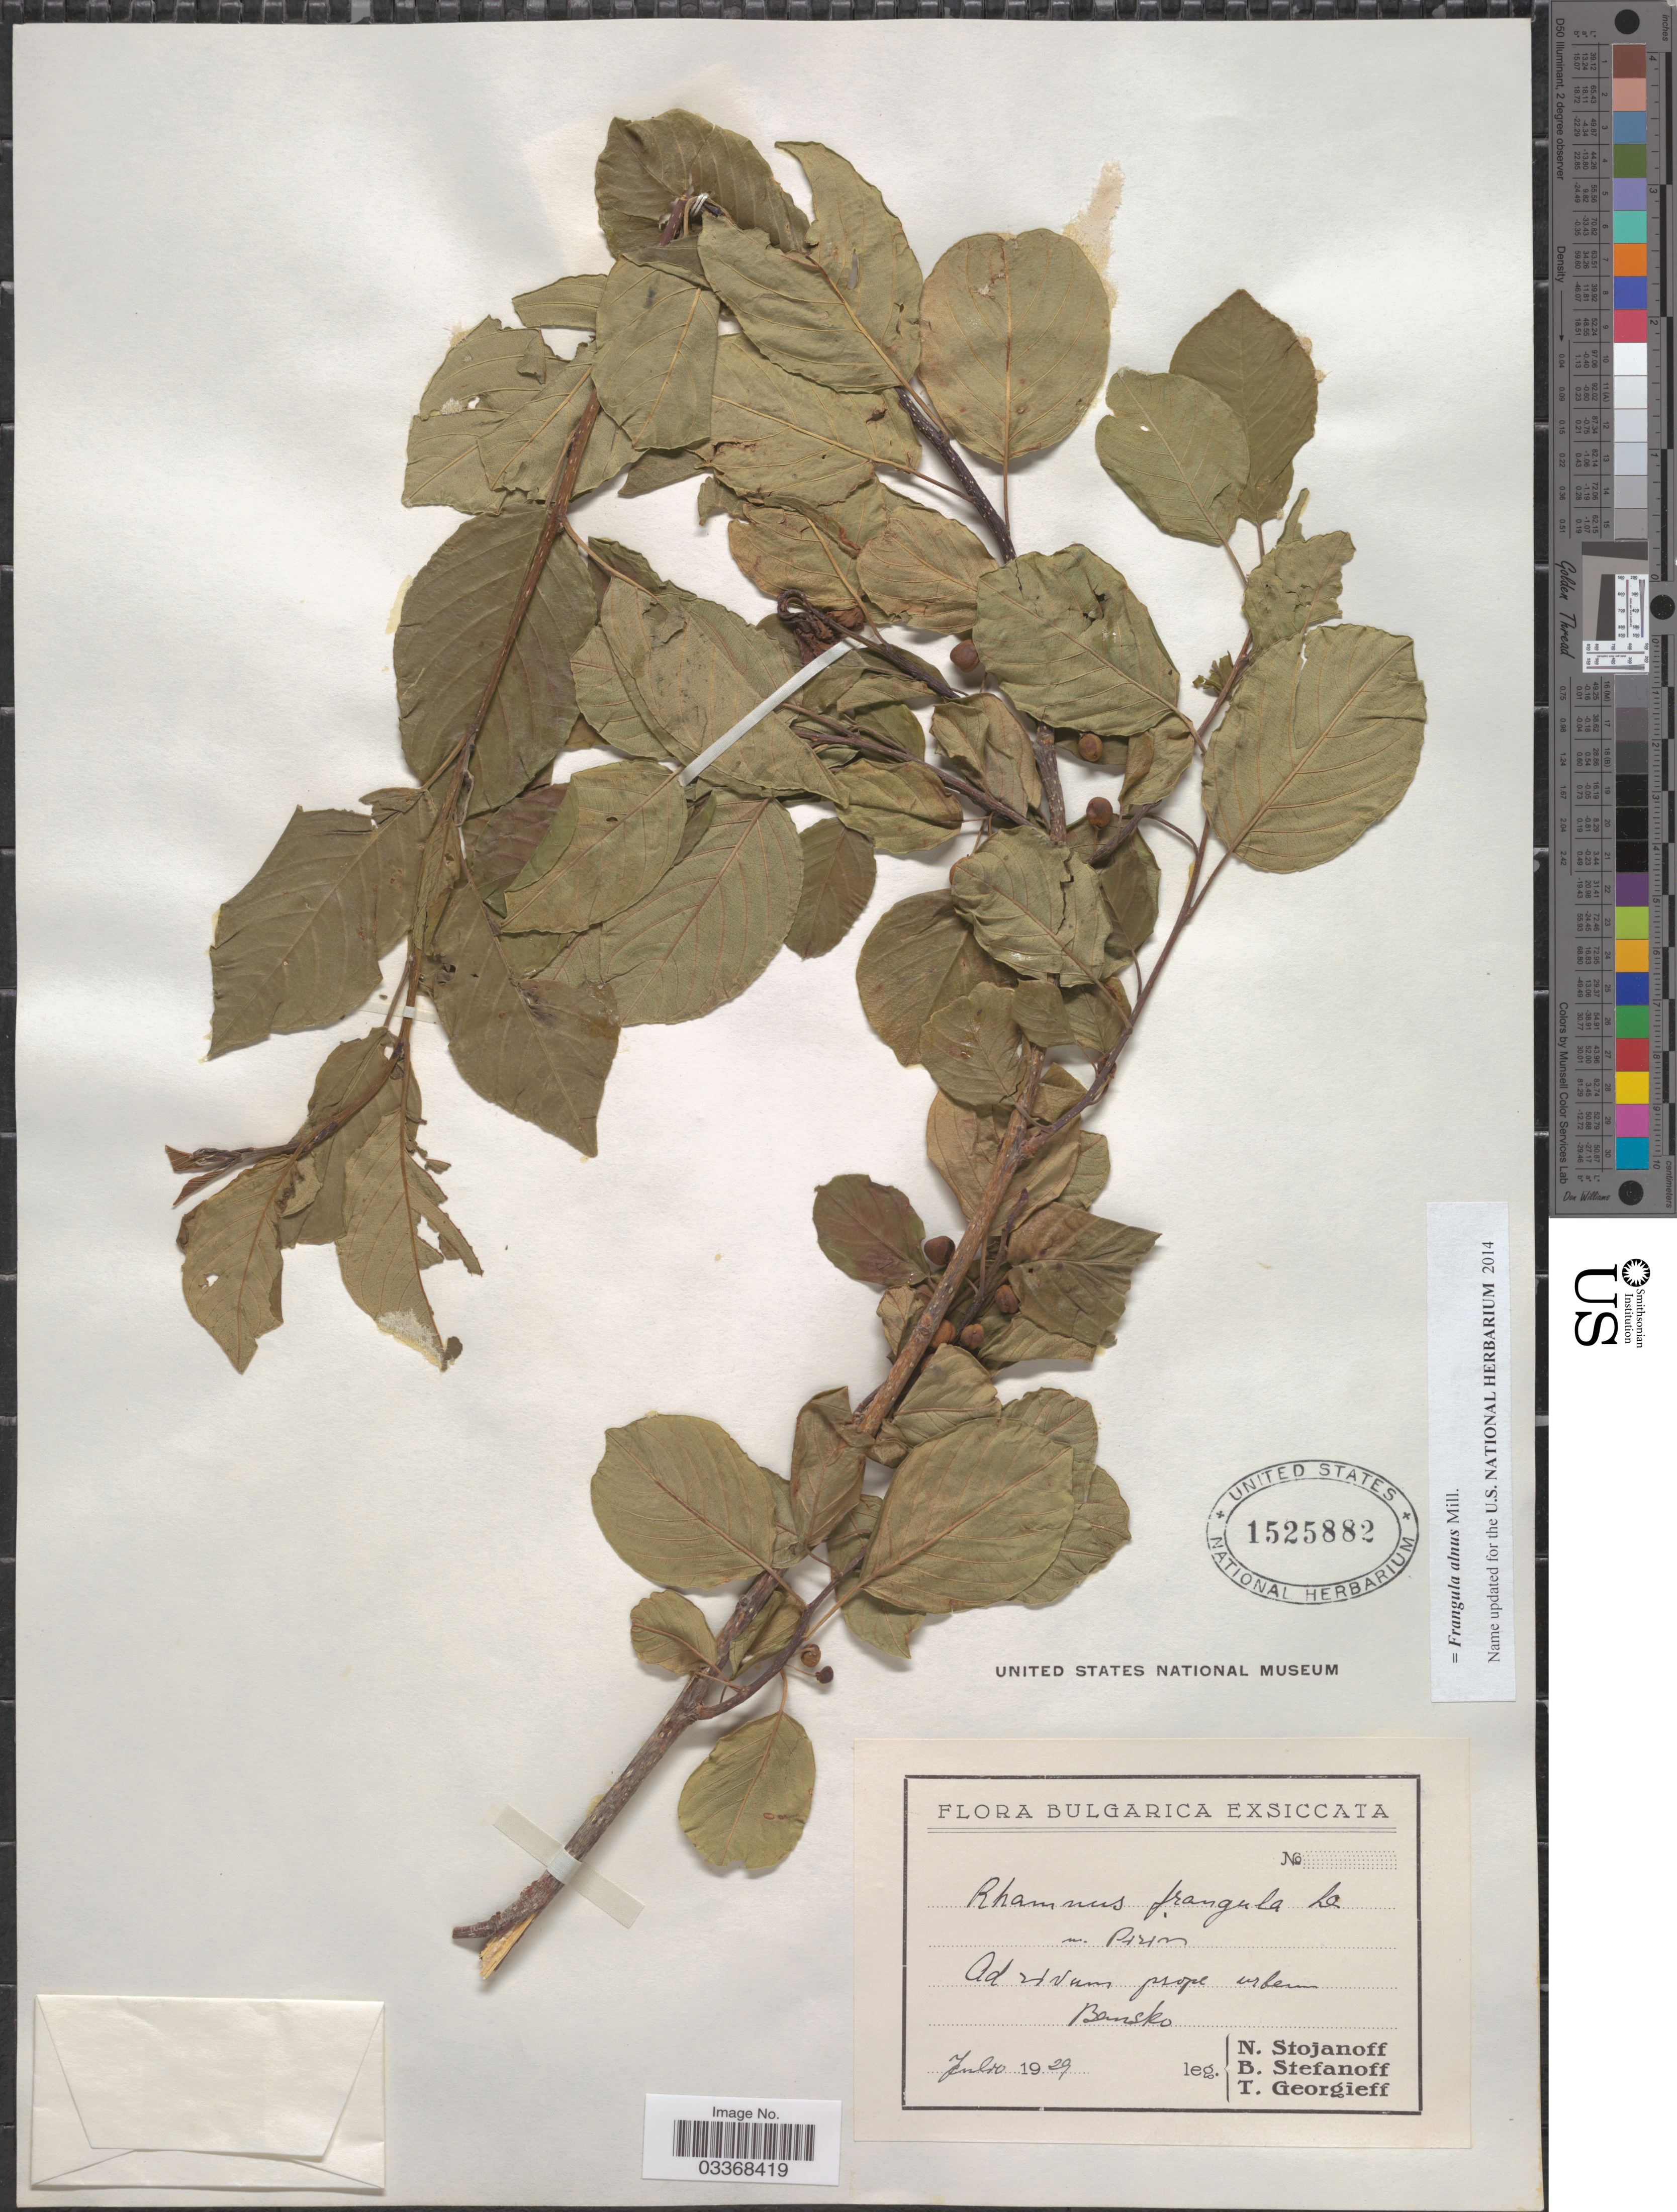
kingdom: Plantae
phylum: Tracheophyta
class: Magnoliopsida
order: Rosales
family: Rhamnaceae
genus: Frangula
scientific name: Frangula alnus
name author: Mill.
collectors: N. Stojanoff, B. Stefanoff & T. Georgieff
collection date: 1929-07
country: Bulgaria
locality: Prope urbem Bansko.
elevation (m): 2100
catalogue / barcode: US 1525882